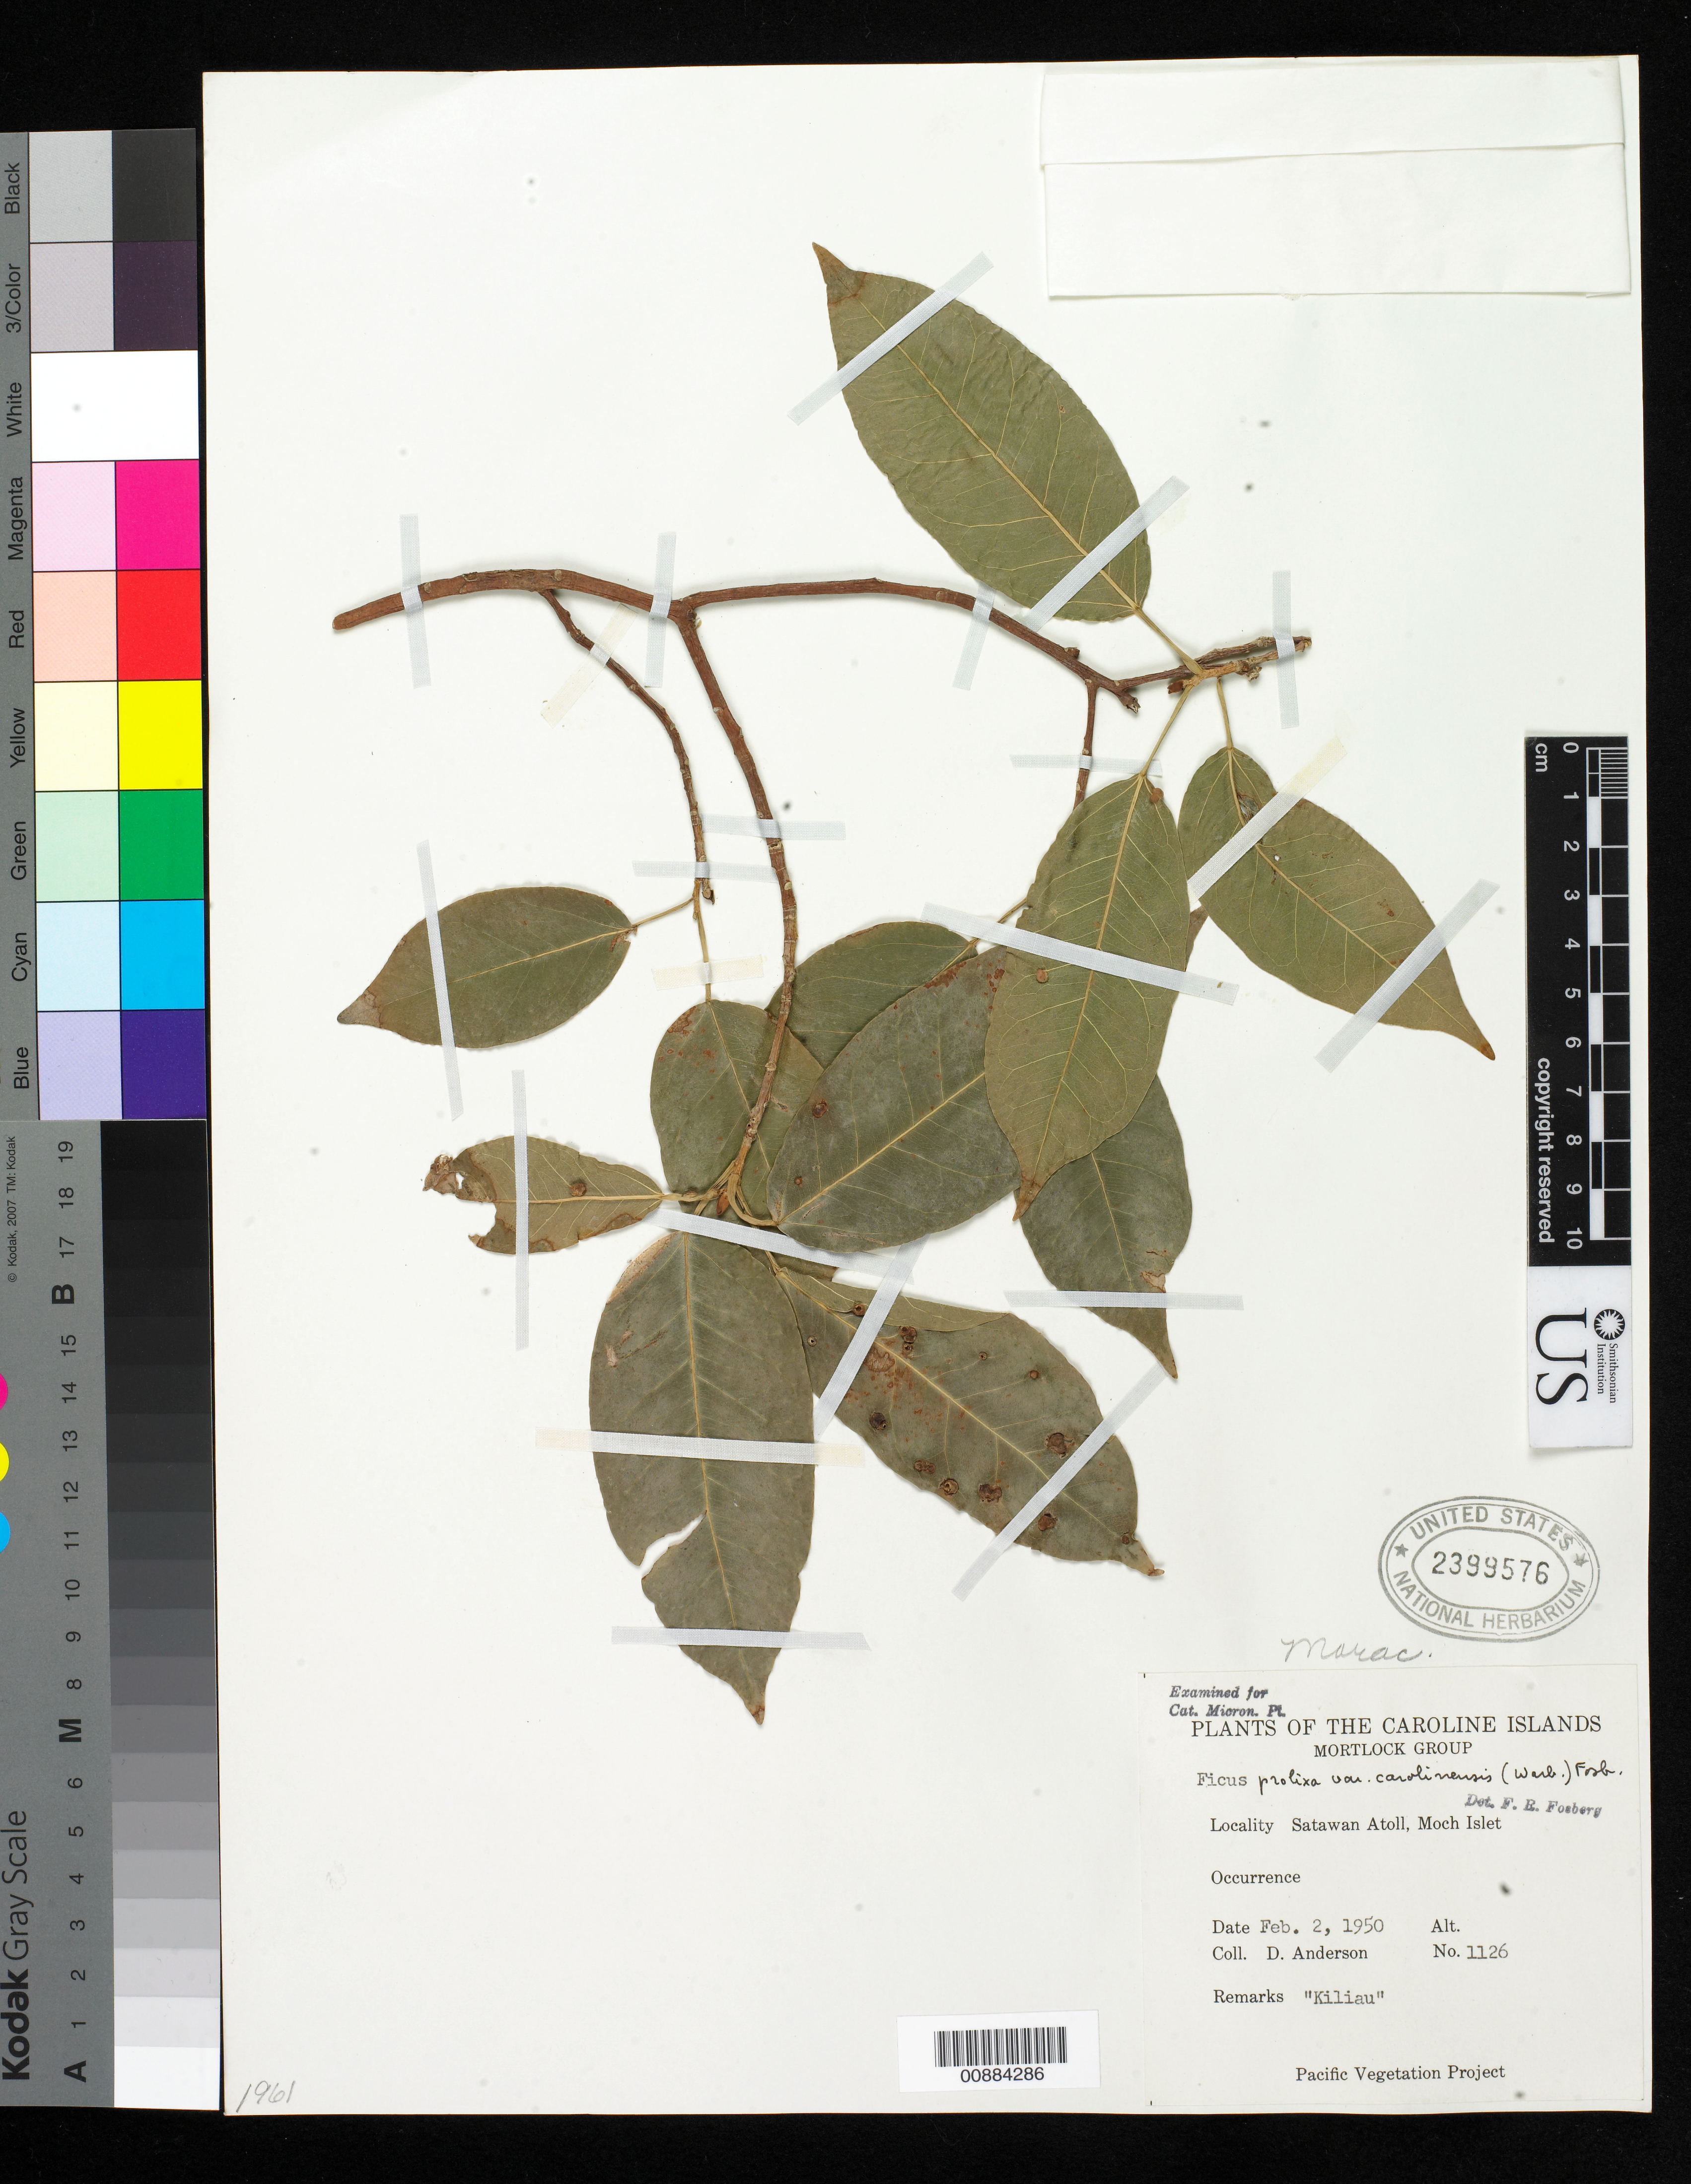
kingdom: Plantae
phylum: Tracheophyta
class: Magnoliopsida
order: Rosales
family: Moraceae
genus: Ficus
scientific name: Ficus prolixa var. carolinensis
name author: (Warb.) Fosberg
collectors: D. Anderson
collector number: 1126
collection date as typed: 02 Feb 1950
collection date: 1950-02-02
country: Micronesia, Federated States of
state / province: Truk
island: Satawan Atoll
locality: Moch Islet.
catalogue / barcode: US 2399576